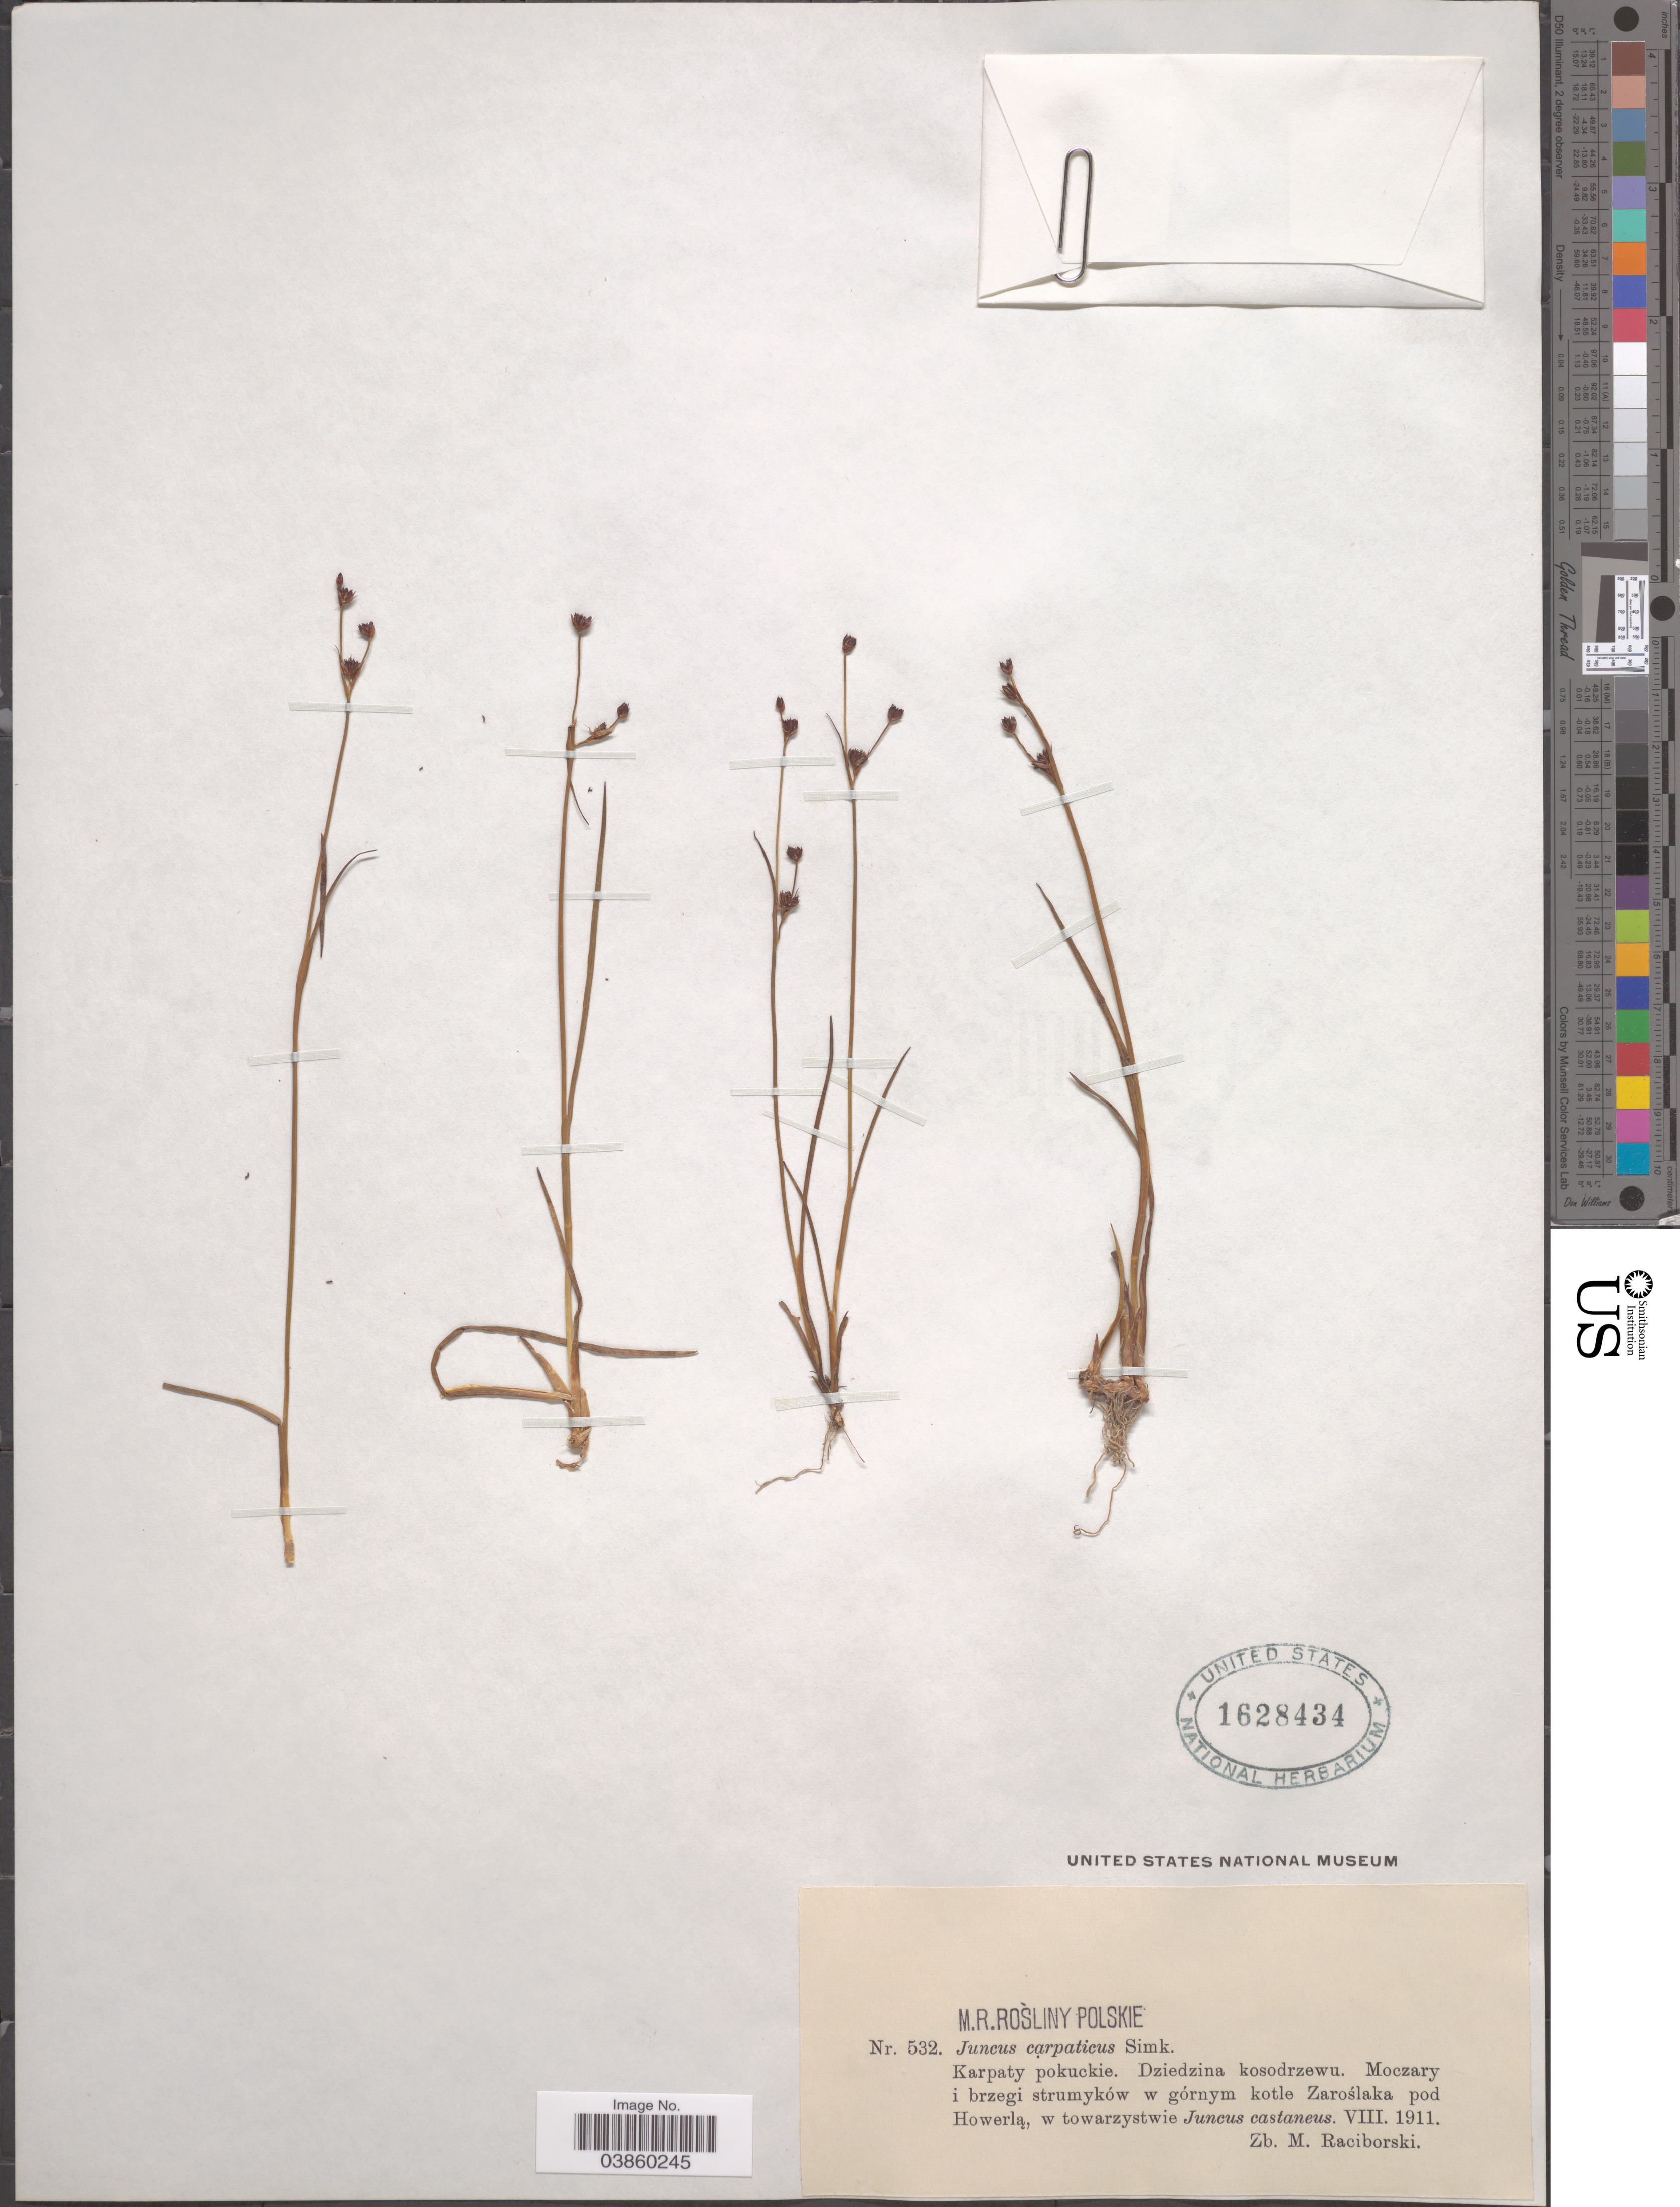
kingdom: Plantae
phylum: Tracheophyta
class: Liliopsida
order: Poales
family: Juncaceae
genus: Juncus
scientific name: Juncus carpaticus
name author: Simonk.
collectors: Z. Raciborski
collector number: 532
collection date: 1911-08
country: Ukraine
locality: Karpaty pokuckie. Dziedzina kosodrzewu. Moczary i brzegi strumyków w górnym kotle Zaroslaka pod Howerla.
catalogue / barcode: US 1628434